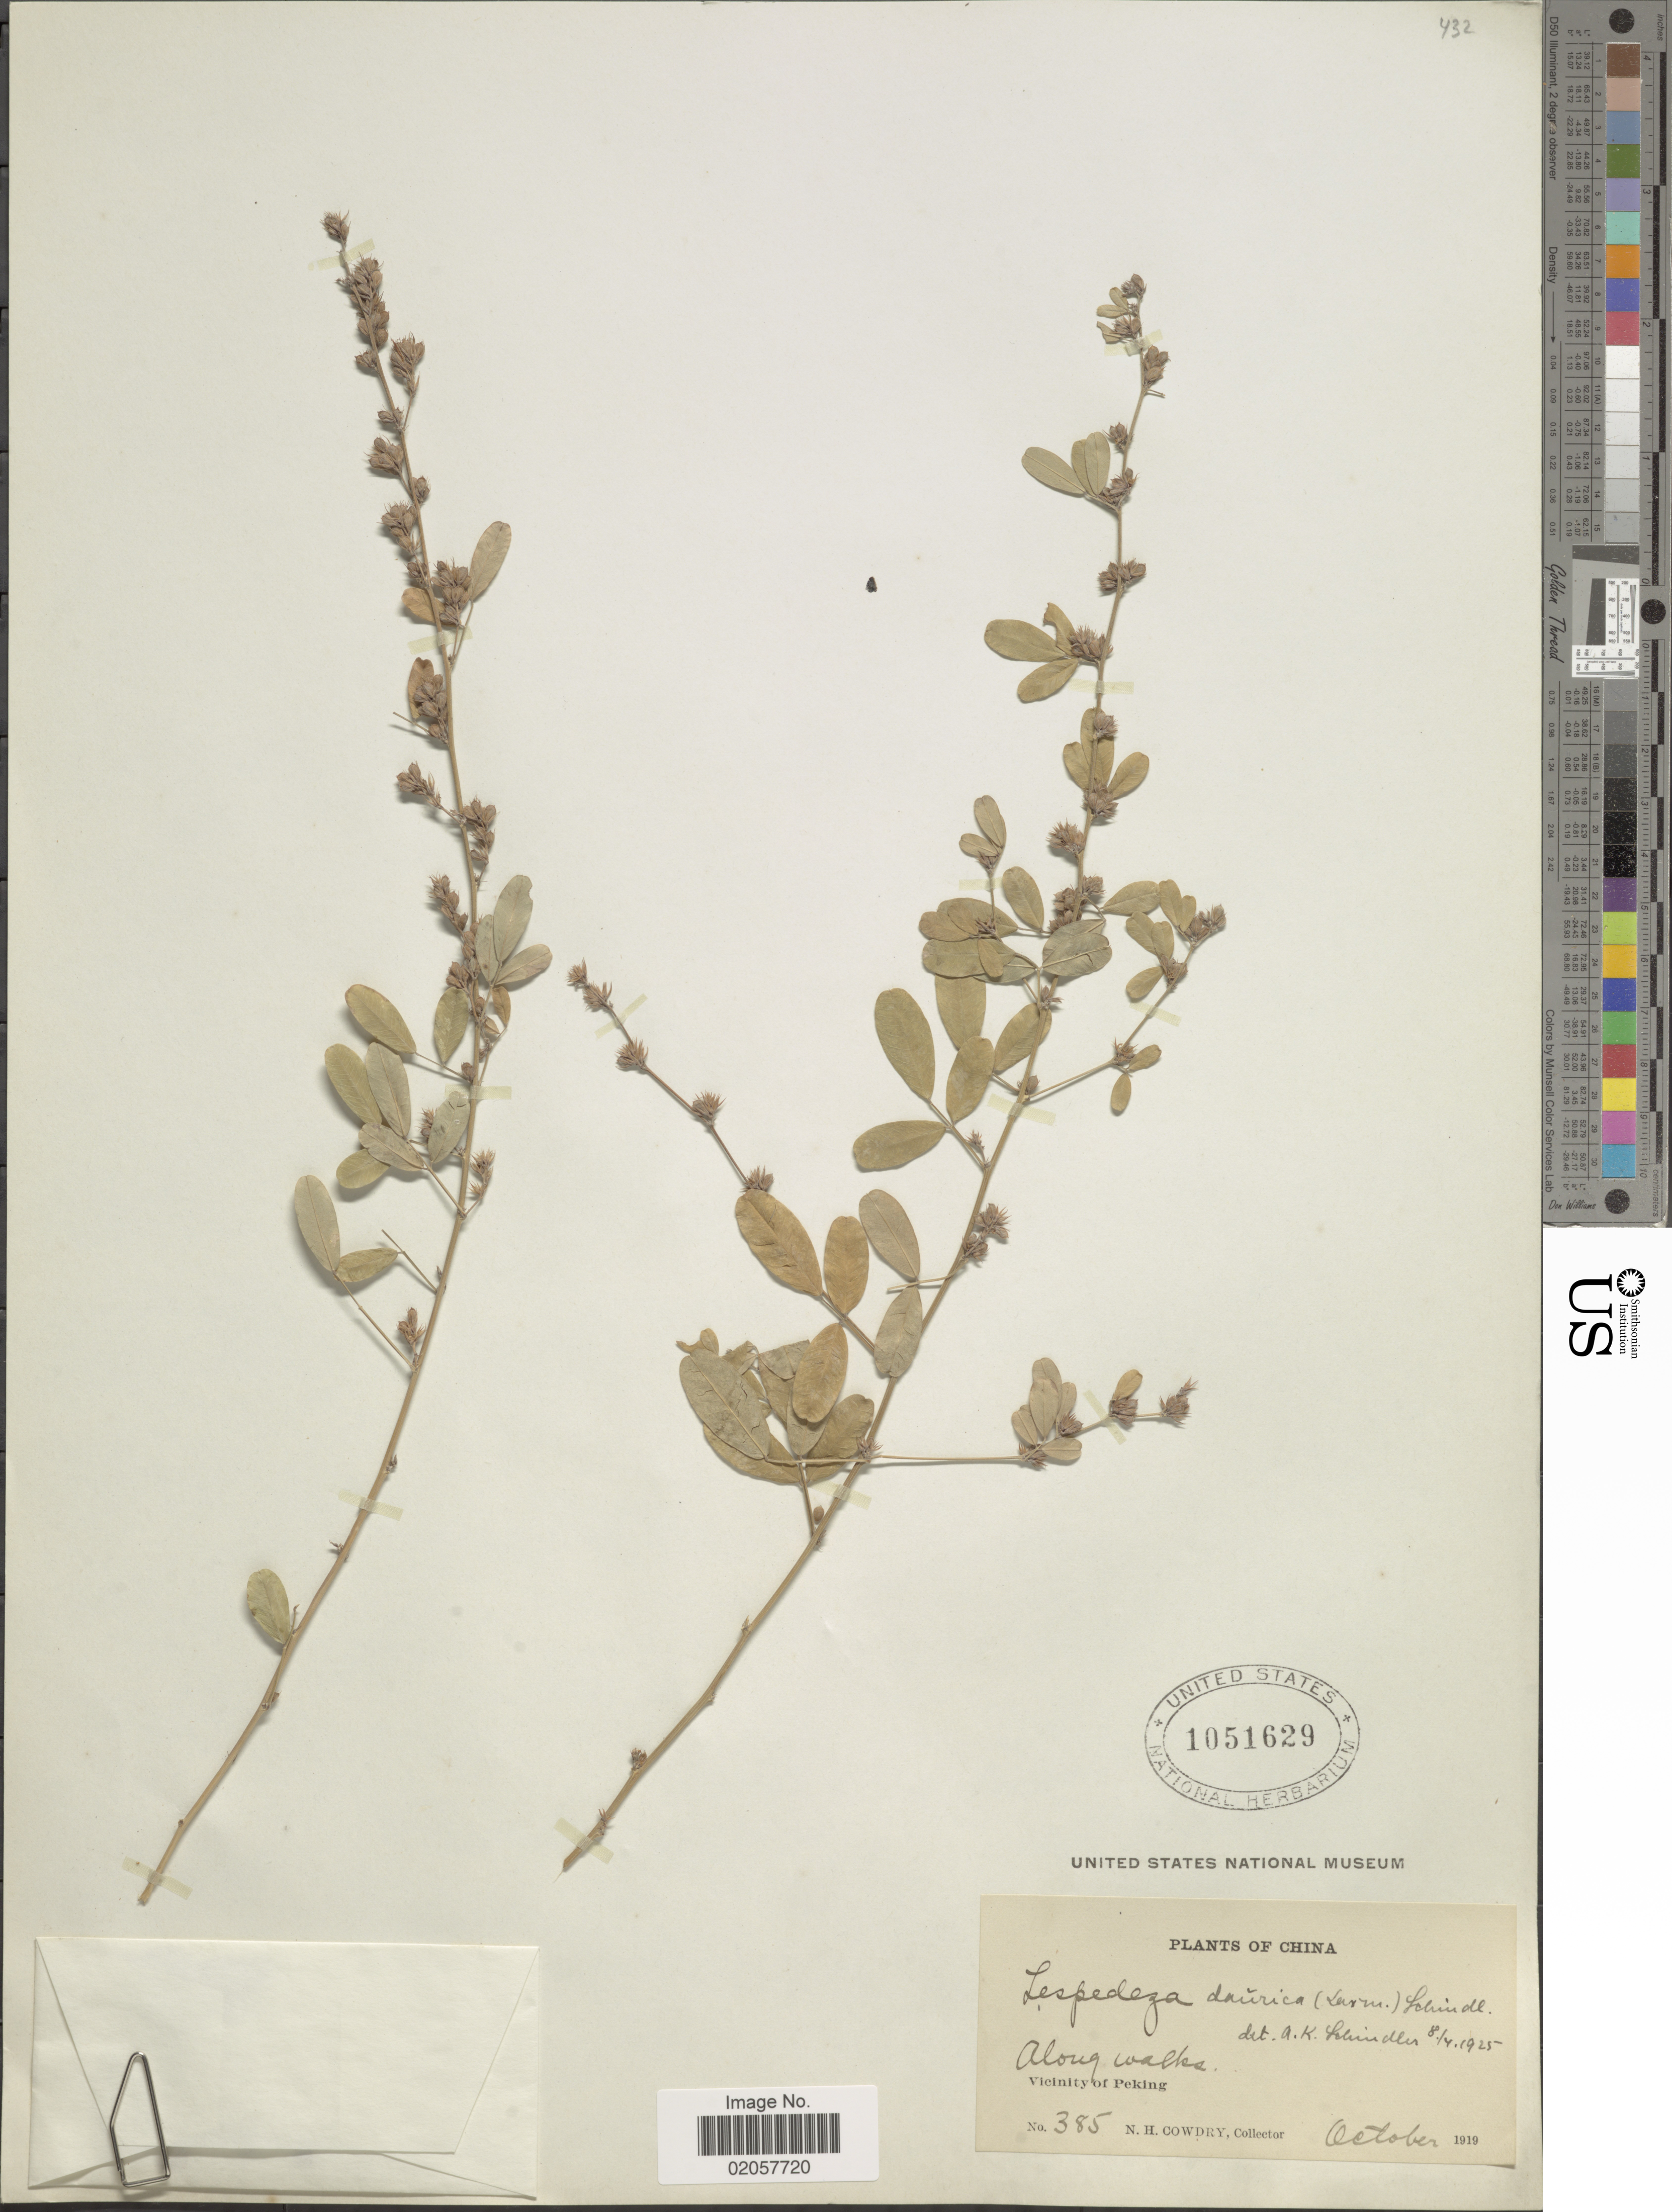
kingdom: Plantae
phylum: Tracheophyta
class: Magnoliopsida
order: Fabales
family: Fabaceae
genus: Lespedeza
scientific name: Lespedeza davurica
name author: (Laxm.) Schindl.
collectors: N. H. Cowdry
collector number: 385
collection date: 1919-10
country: China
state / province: Beijing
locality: Along walks, vicinity of Peking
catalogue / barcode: US 1051629